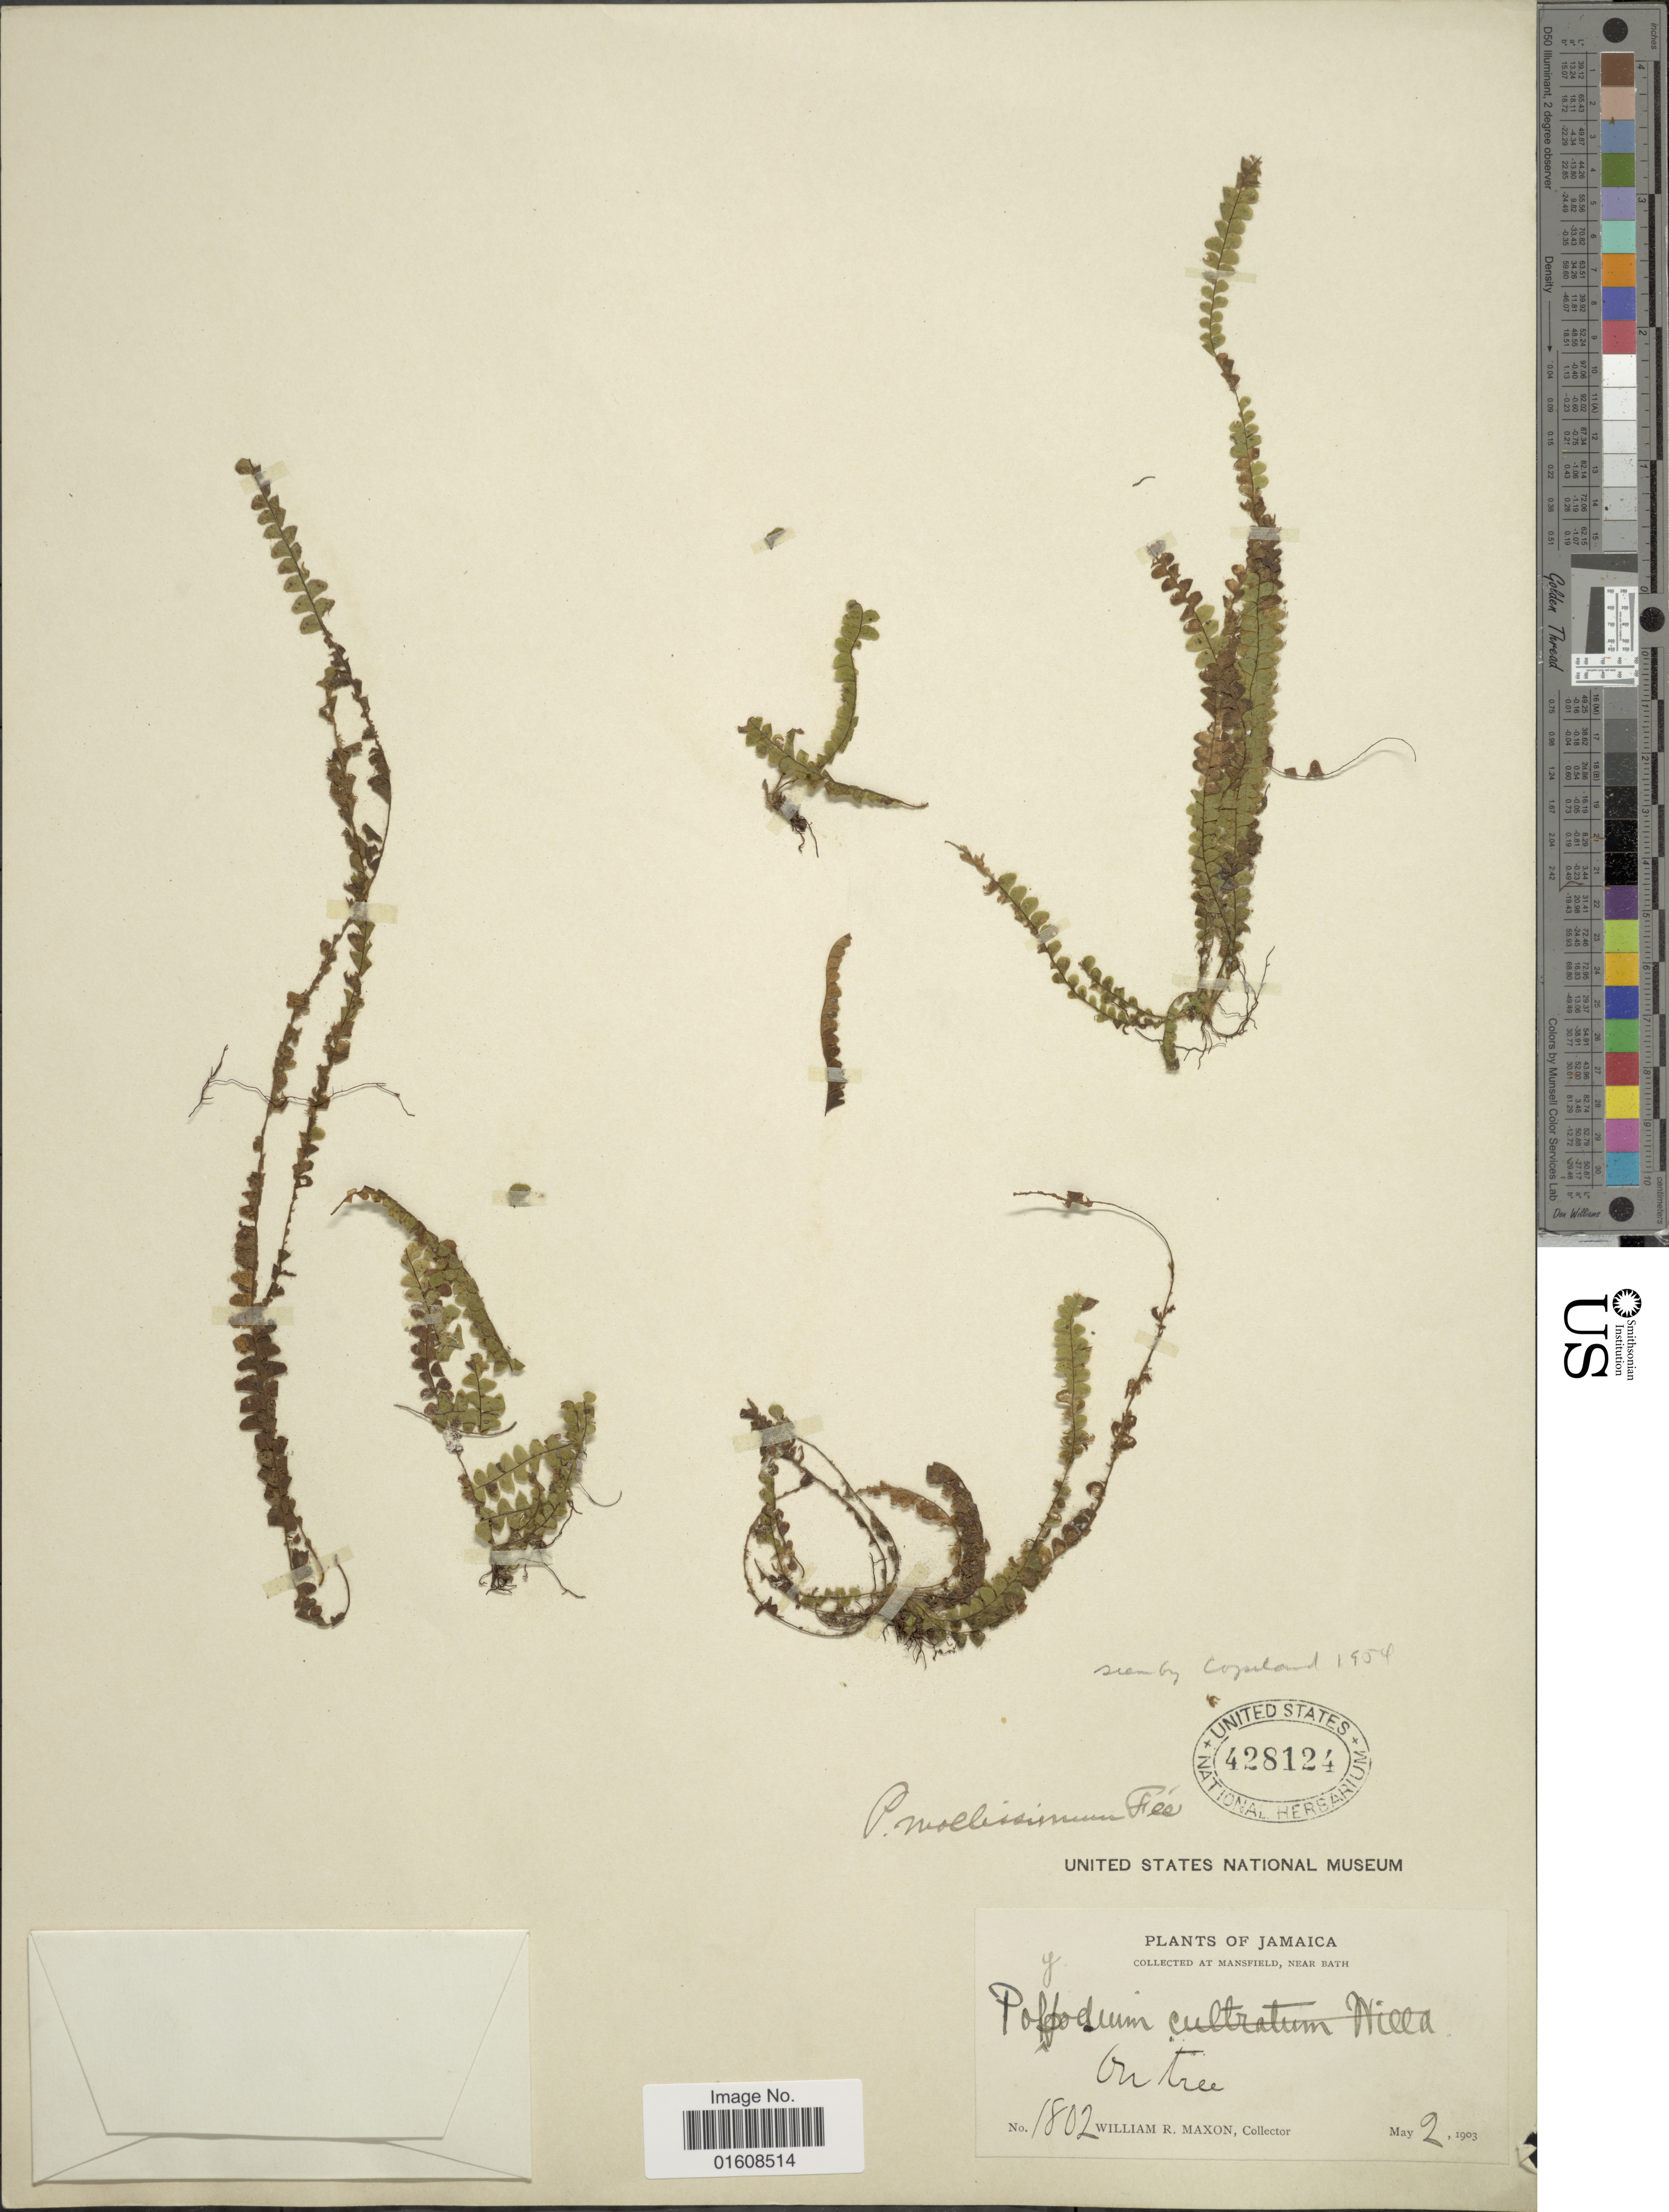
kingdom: Plantae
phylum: Tracheophyta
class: Polypodiopsida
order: Polypodiales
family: Polypodiaceae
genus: Alansmia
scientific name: Alansmia elastica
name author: (Bory ex Willd.) Moguel & M. Kessler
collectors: W. R. Maxon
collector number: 1802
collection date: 1903-05-02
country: Jamaica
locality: Mansfield, near Bath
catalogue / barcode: US 428124